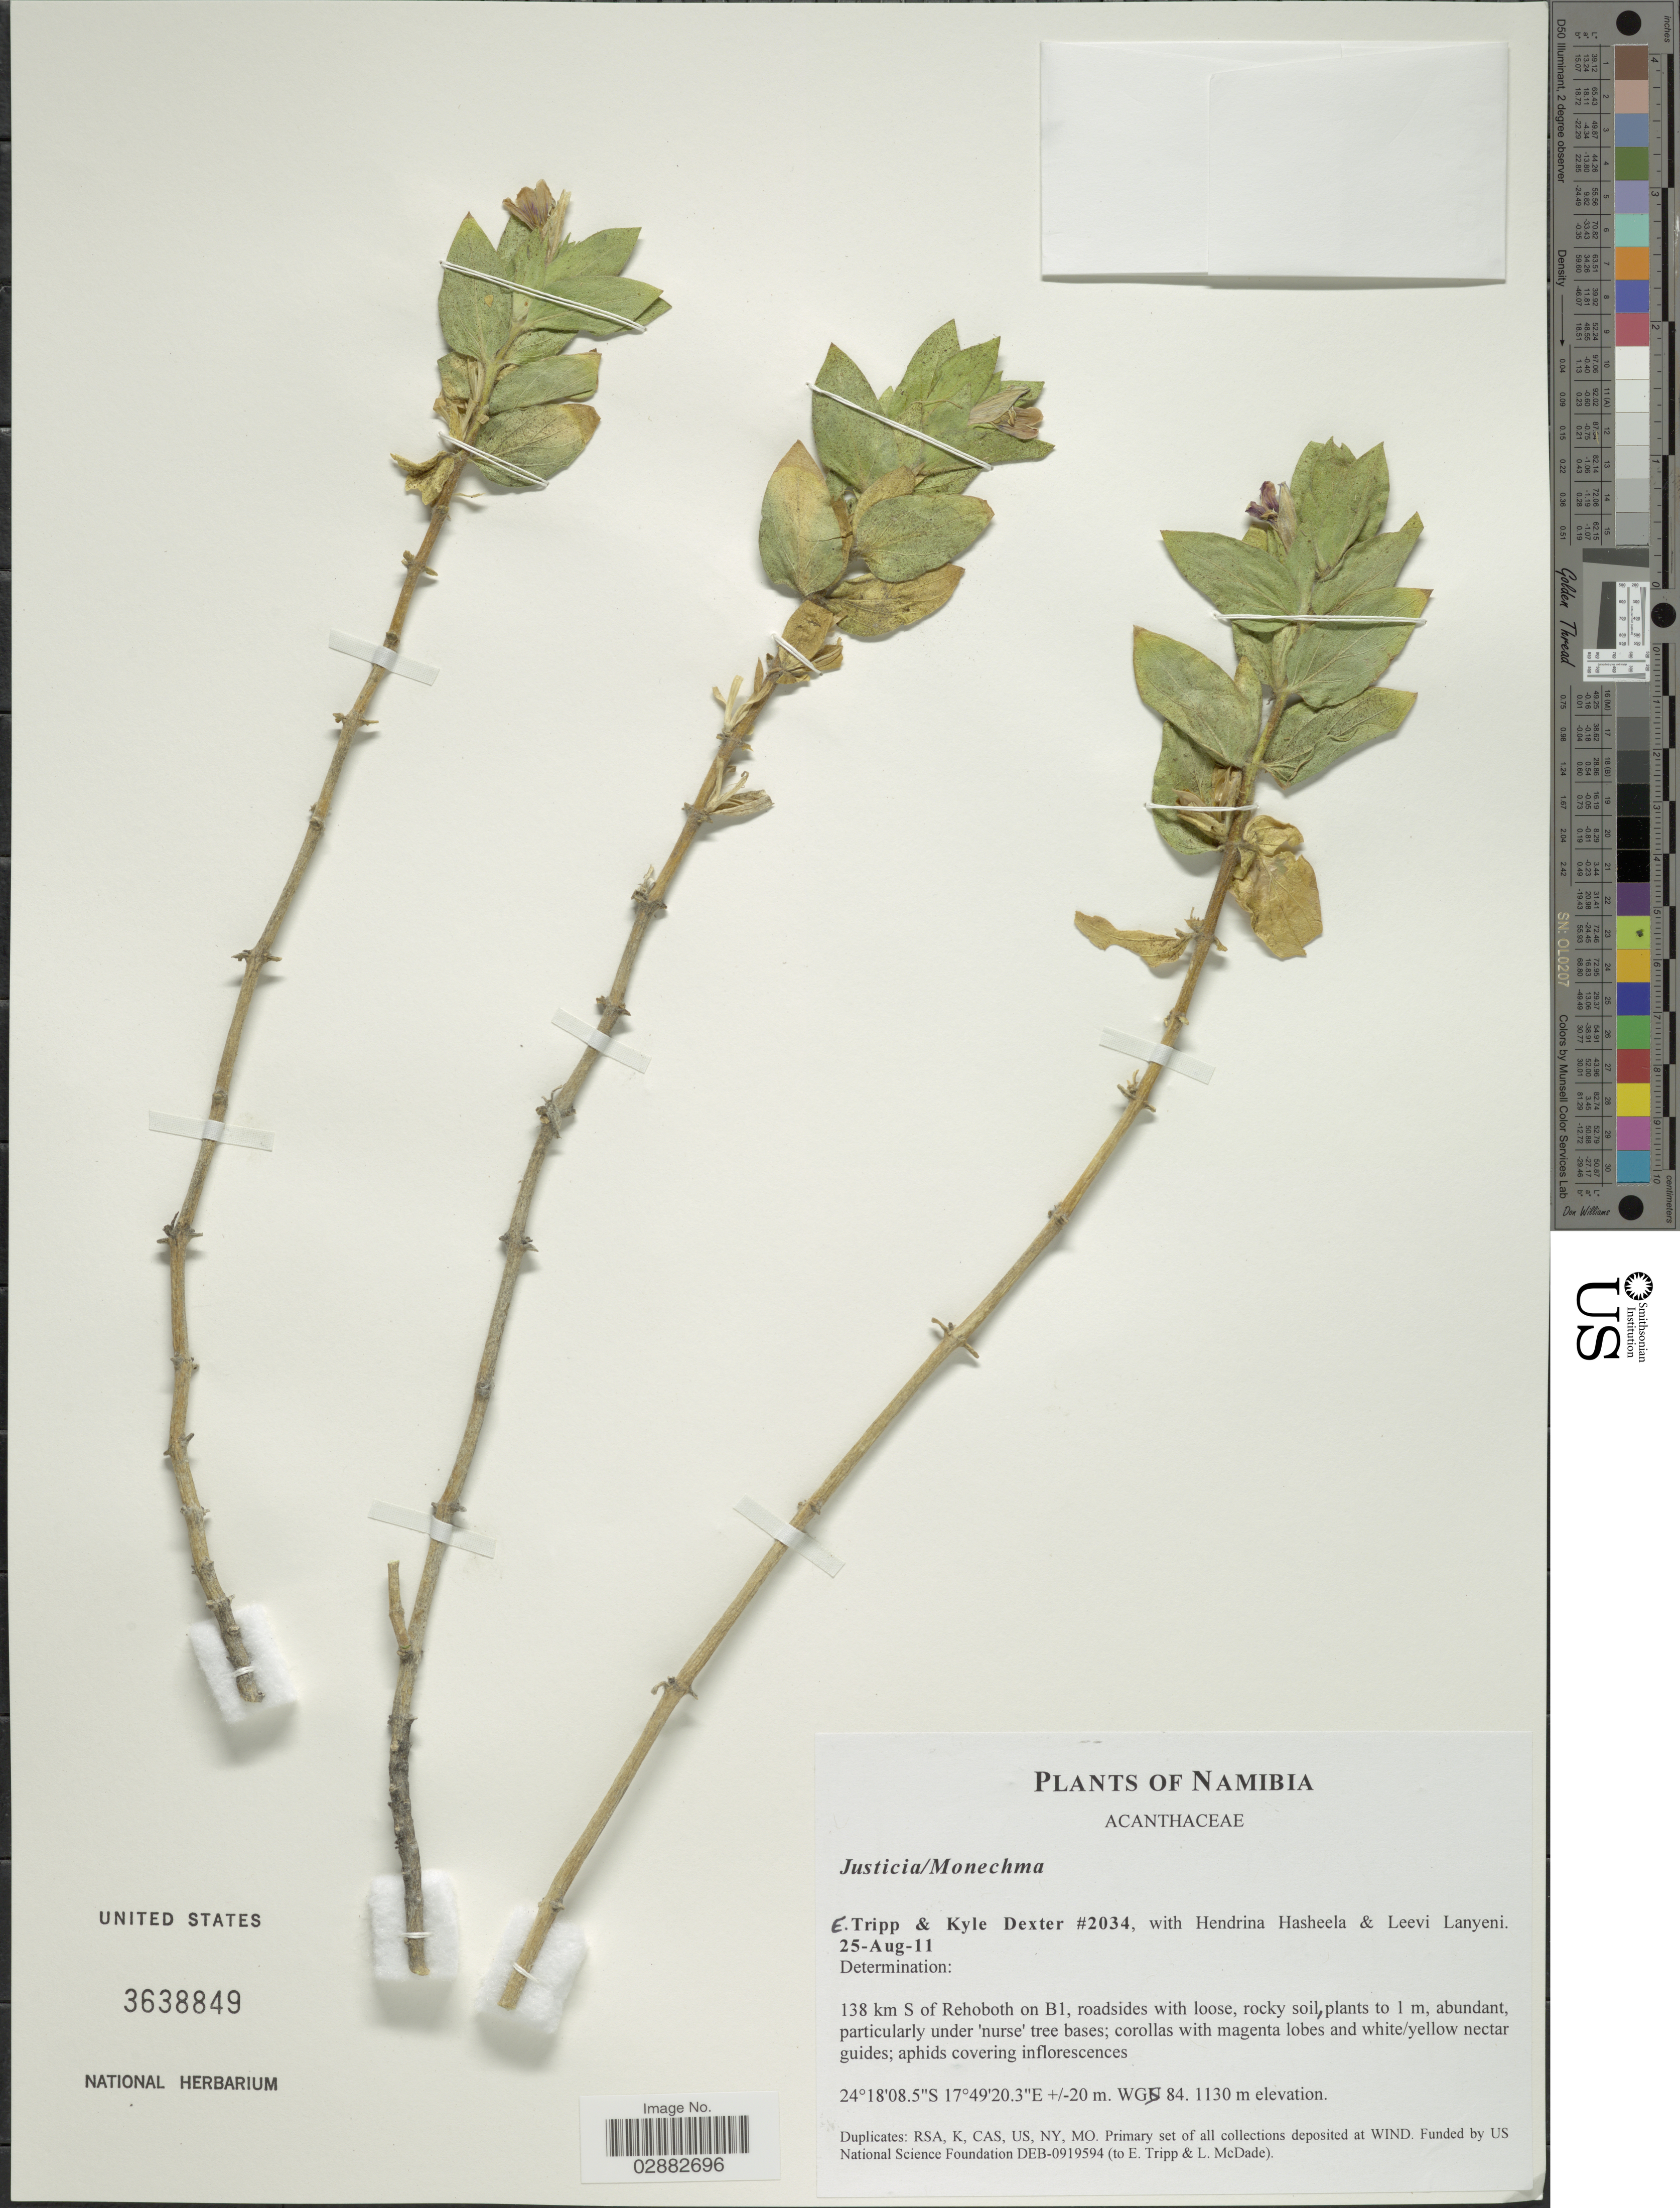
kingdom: Plantae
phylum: Tracheophyta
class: Magnoliopsida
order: Lamiales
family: Acanthaceae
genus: Justicia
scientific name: Justicia sp.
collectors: E. Tripp, K. Dexter, H. Hasheela & L. Lanyeni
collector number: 2034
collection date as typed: Transcribed d/m/y: 25/8/11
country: Namibia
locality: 138 km S of Rehoboth on B1m ± 20 m. WGS84.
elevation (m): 1130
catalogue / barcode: US 3638849